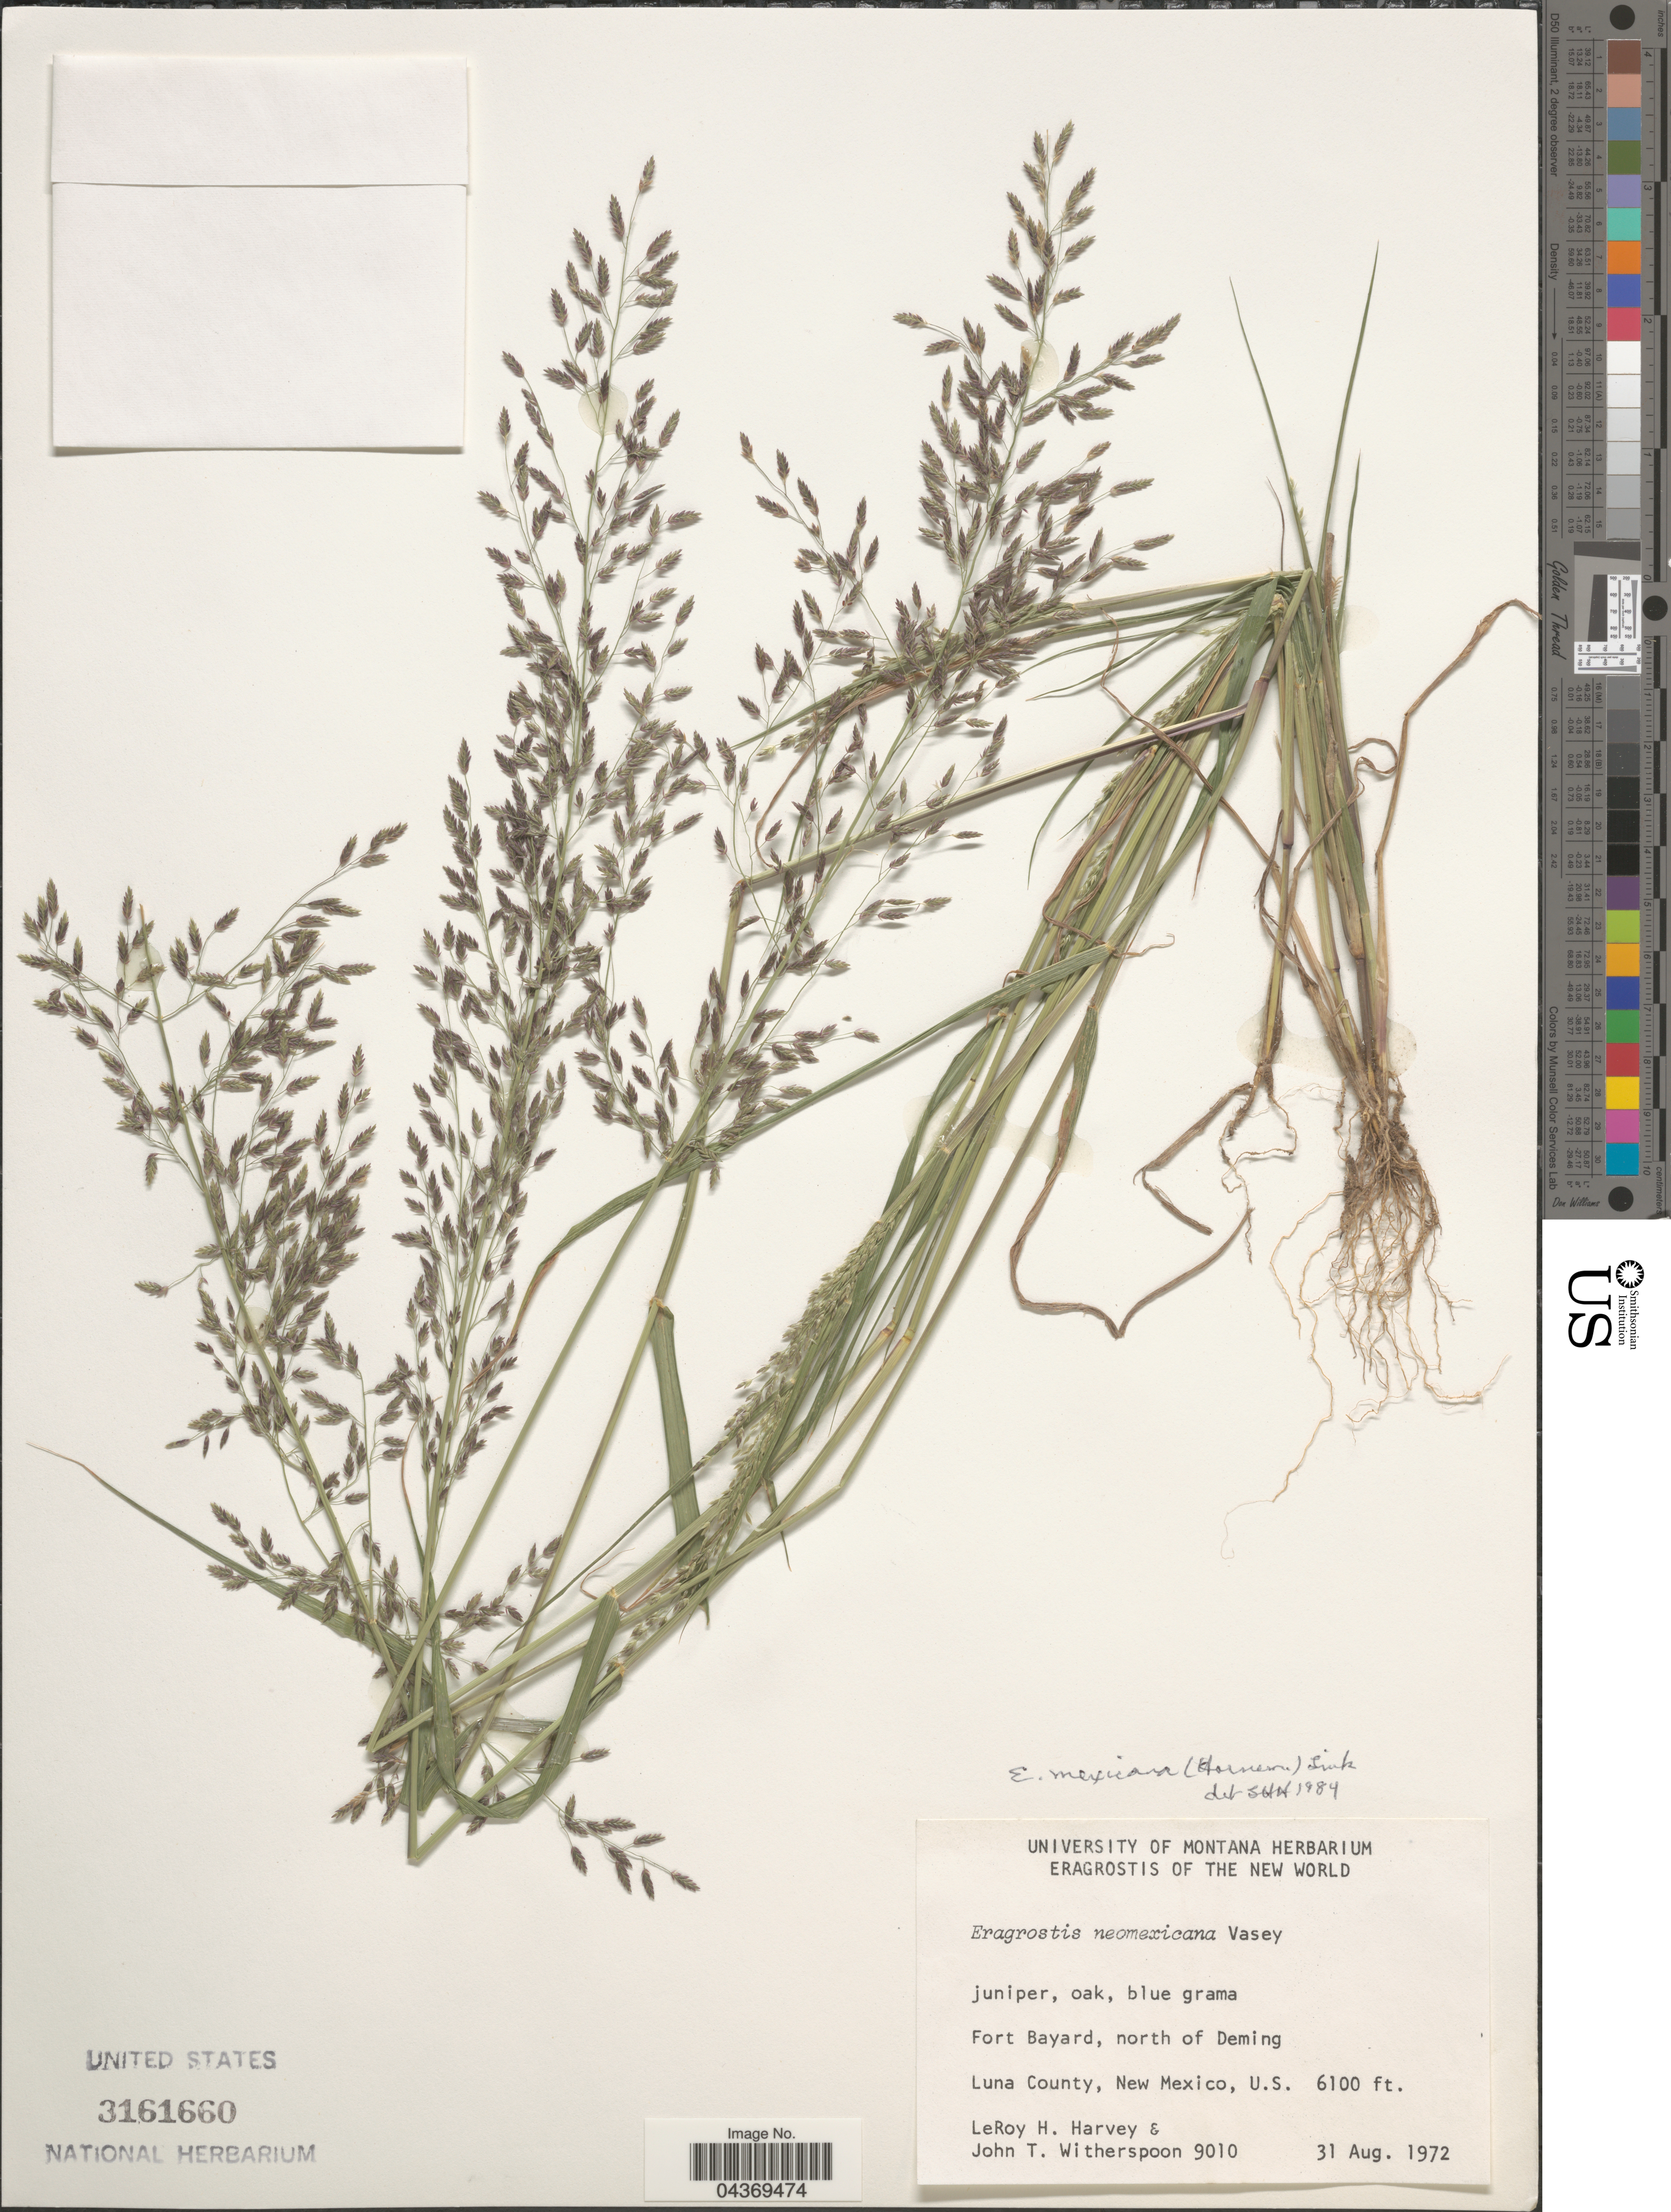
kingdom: Plantae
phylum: Tracheophyta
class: Liliopsida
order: Poales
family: Poaceae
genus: Eragrostis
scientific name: Eragrostis mexicana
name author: (Hornem.) Link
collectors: L. H. Harvey & J. Witherspoon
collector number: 9010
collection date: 1972-08-31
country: United States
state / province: New Mexico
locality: Fort Bayard, north of Deming. Luna County, U.S.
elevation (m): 1859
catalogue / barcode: US 3161660